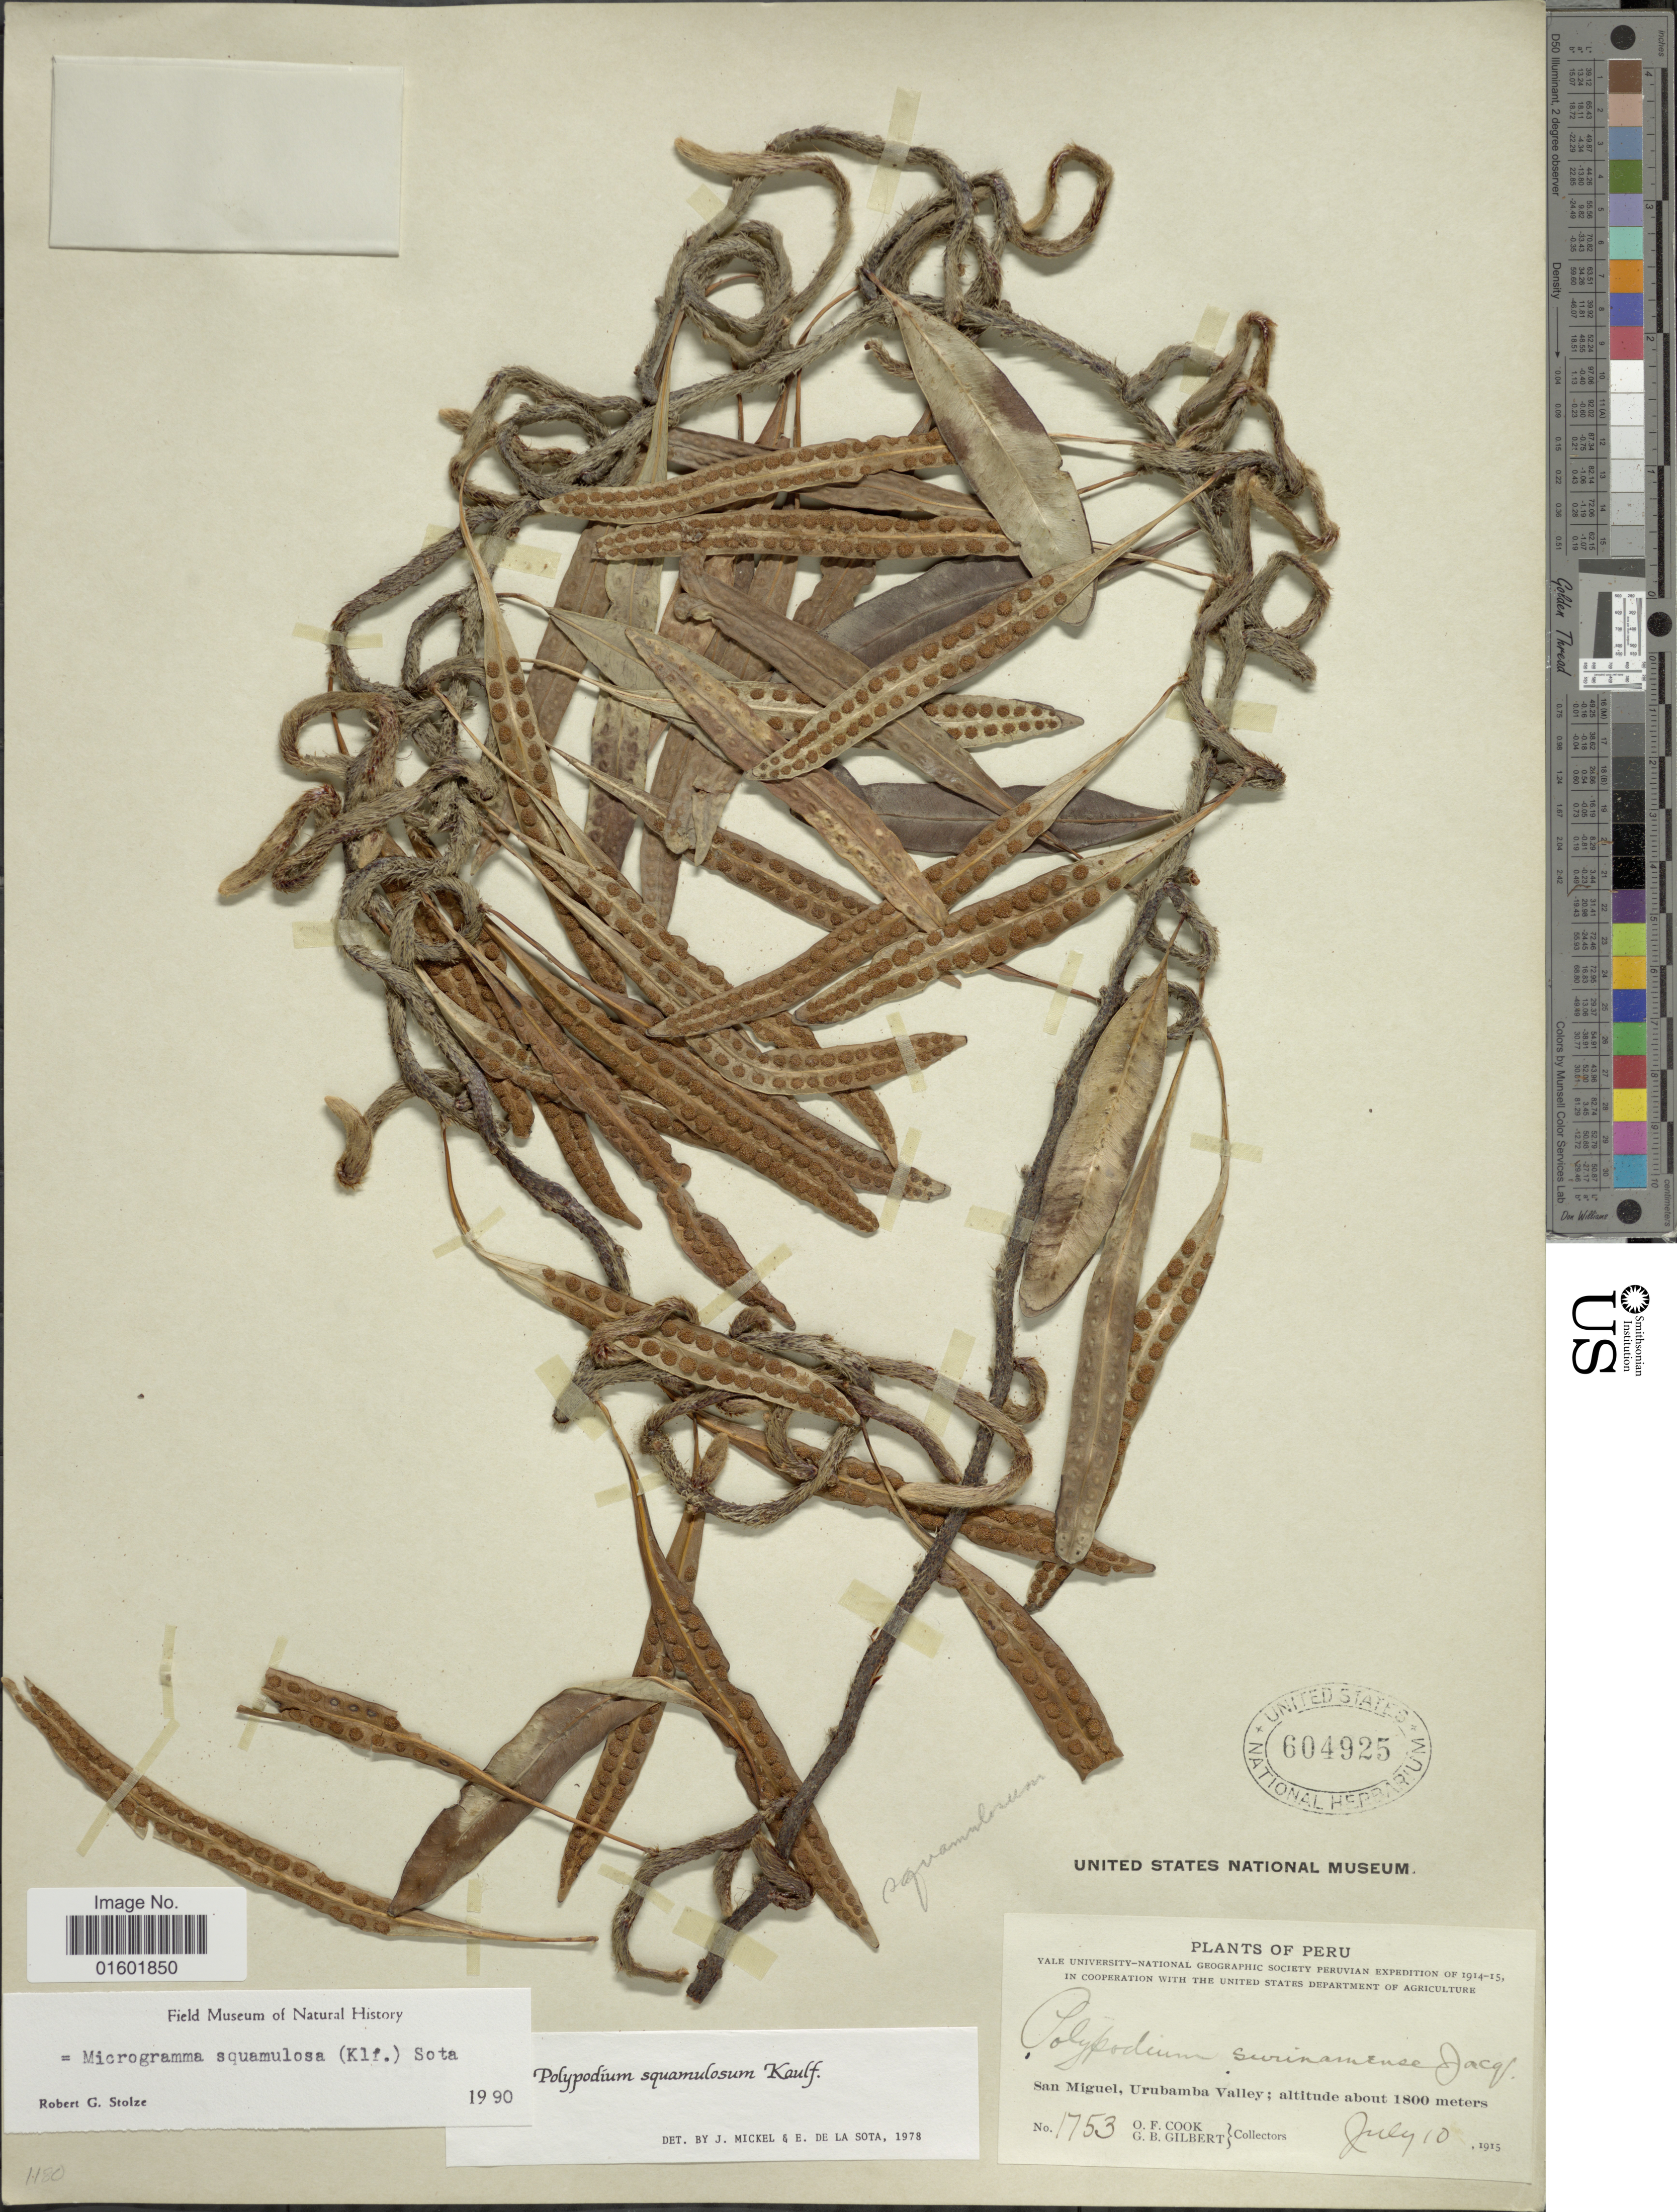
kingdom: Plantae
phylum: Tracheophyta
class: Polypodiopsida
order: Polypodiales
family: Polypodiaceae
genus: Microgramma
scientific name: Microgramma squamulosa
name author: (Kaulf.) Sota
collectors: O. F. Cook & G. B. Gilbert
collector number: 1753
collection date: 1915-07-10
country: Peru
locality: San Miguel, Urubamba Valley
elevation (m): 1800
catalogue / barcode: US 604925